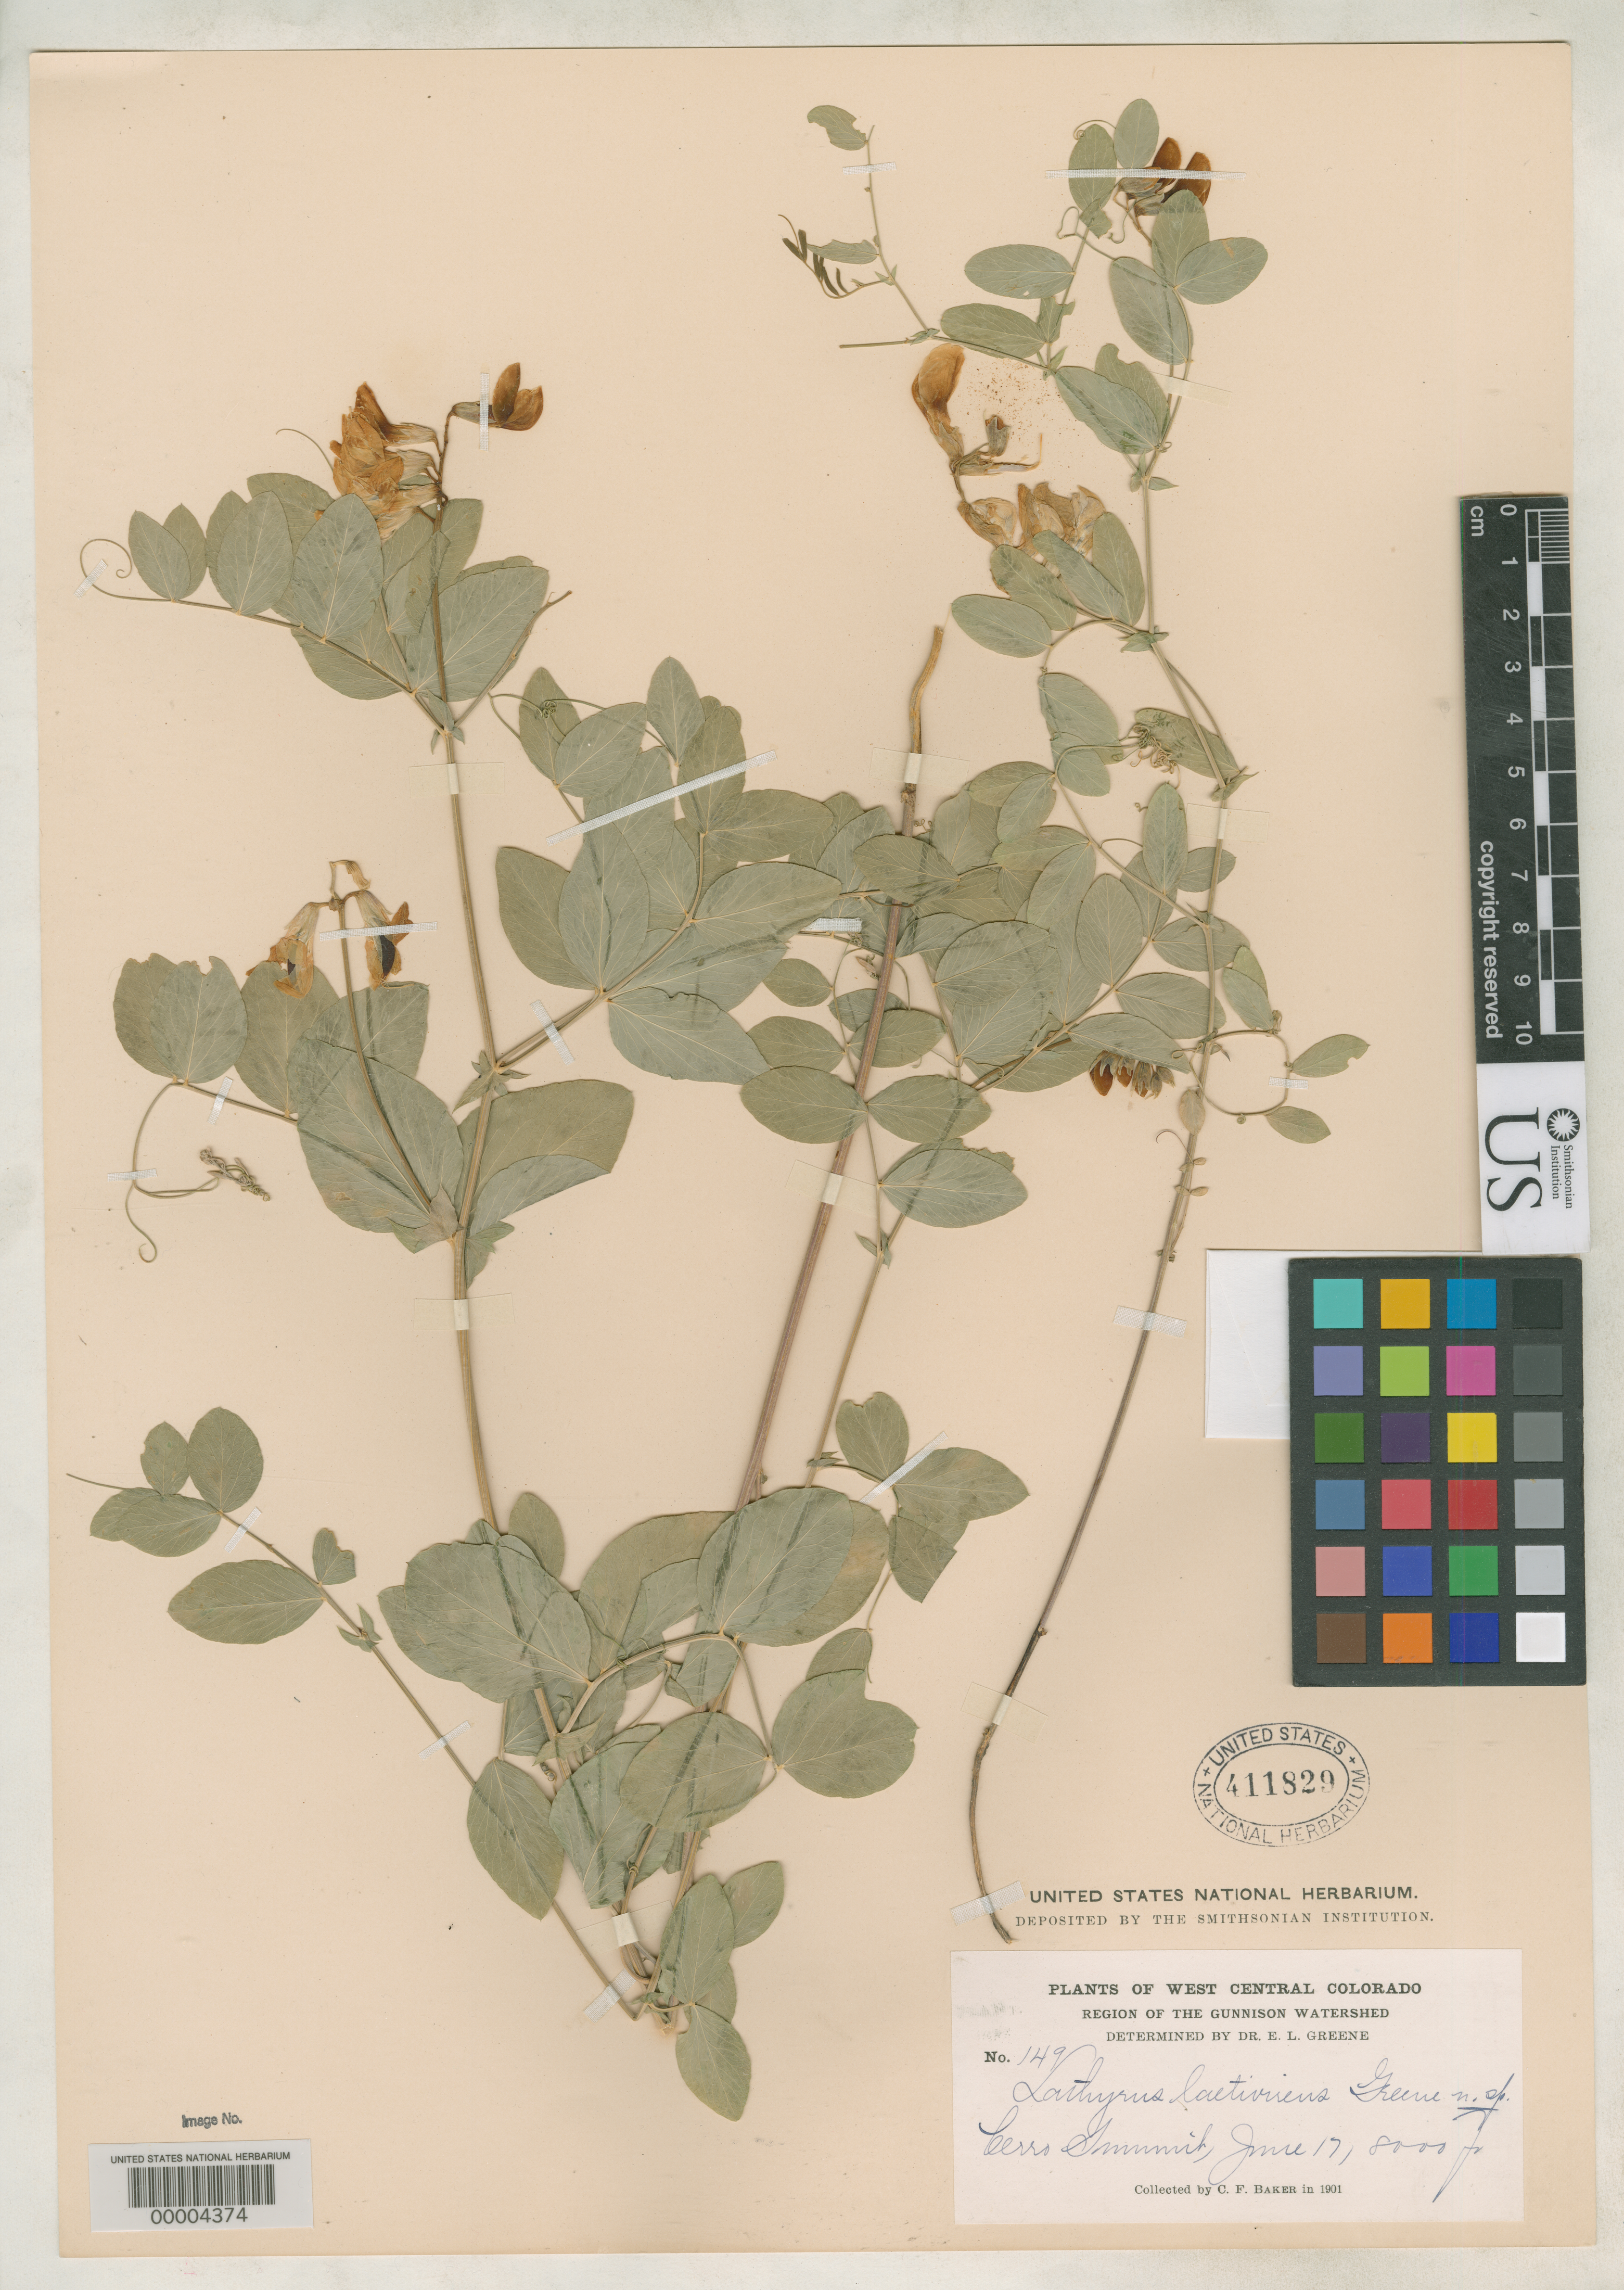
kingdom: Plantae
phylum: Tracheophyta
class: Magnoliopsida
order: Fabales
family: Fabaceae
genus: Lathyrus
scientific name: Lathyrus laetivirens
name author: Greene in Rydb.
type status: Isotype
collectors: C. F. Baker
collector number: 149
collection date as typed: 17 Jun 1901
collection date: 1901-06-17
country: United States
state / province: Colorado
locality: Cerro summit.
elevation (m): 2438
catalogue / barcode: US 411829